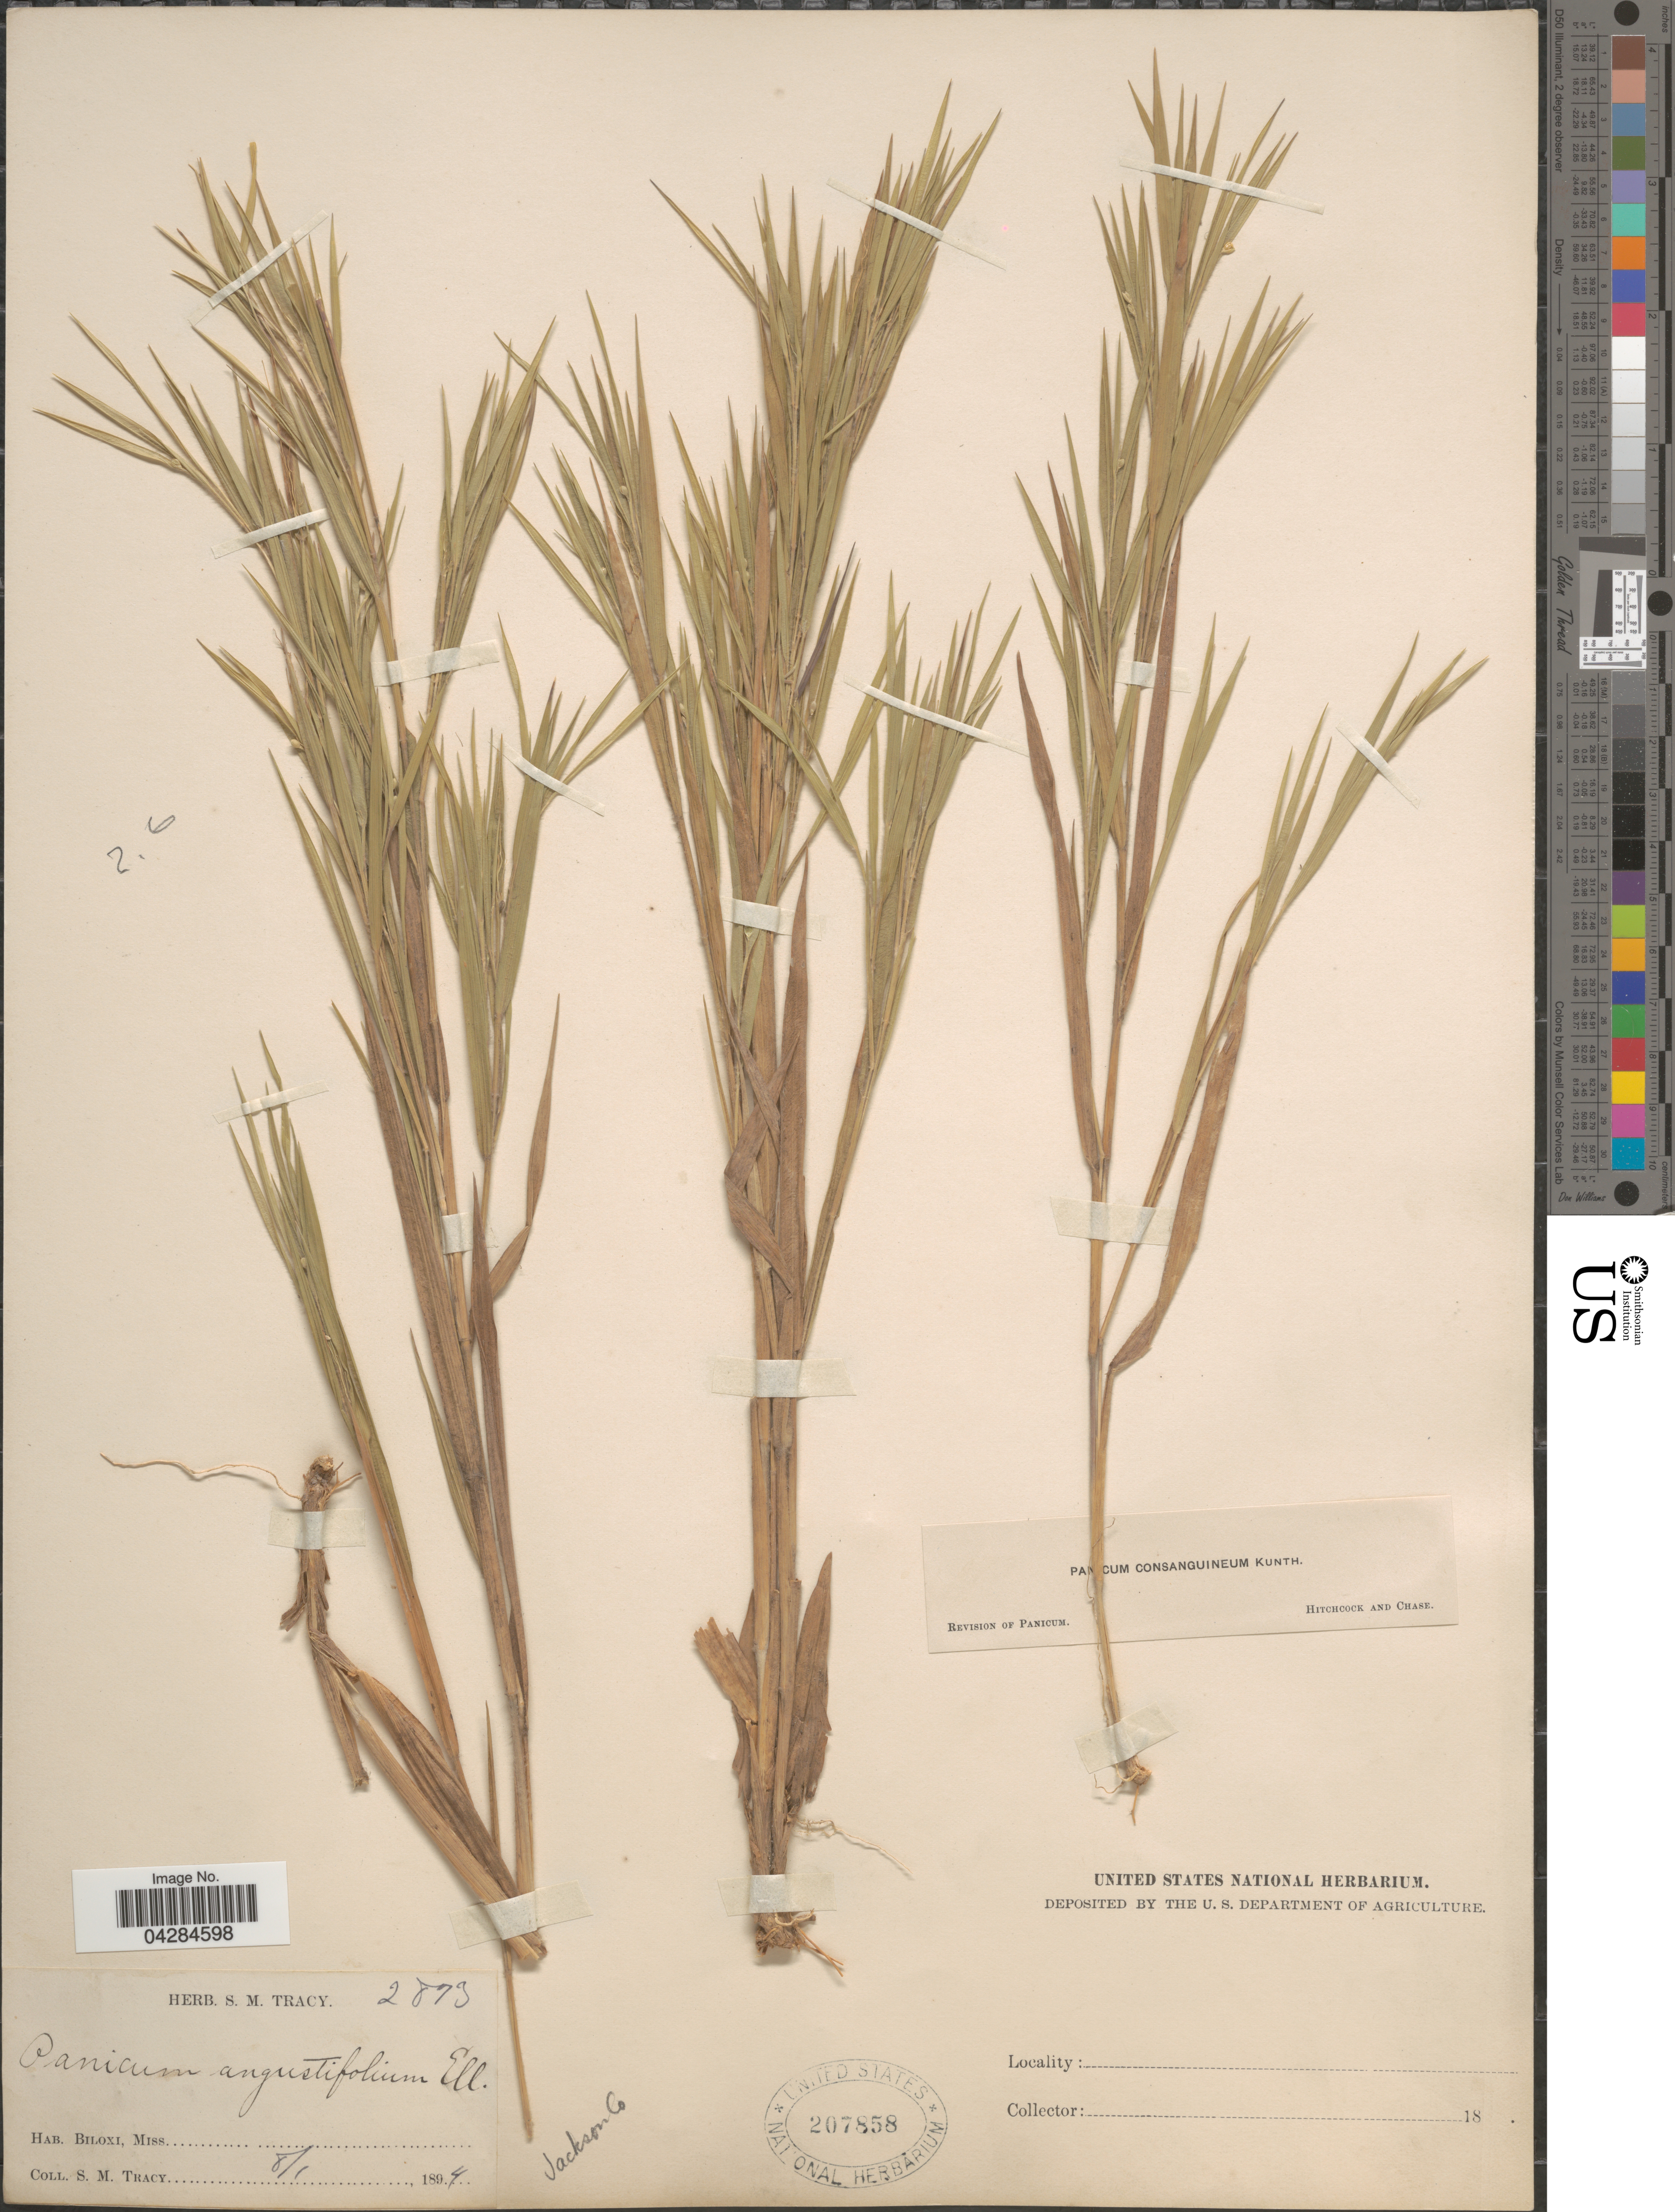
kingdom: Plantae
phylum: Tracheophyta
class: Liliopsida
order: Poales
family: Poaceae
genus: Dichanthelium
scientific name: Dichanthelium ovale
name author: (Elliott) Gould & C.A. Clark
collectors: S. M. Tracy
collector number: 2873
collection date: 1894-08-01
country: United States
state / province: Mississippi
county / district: Harrison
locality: Biloxi.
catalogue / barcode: US 207858